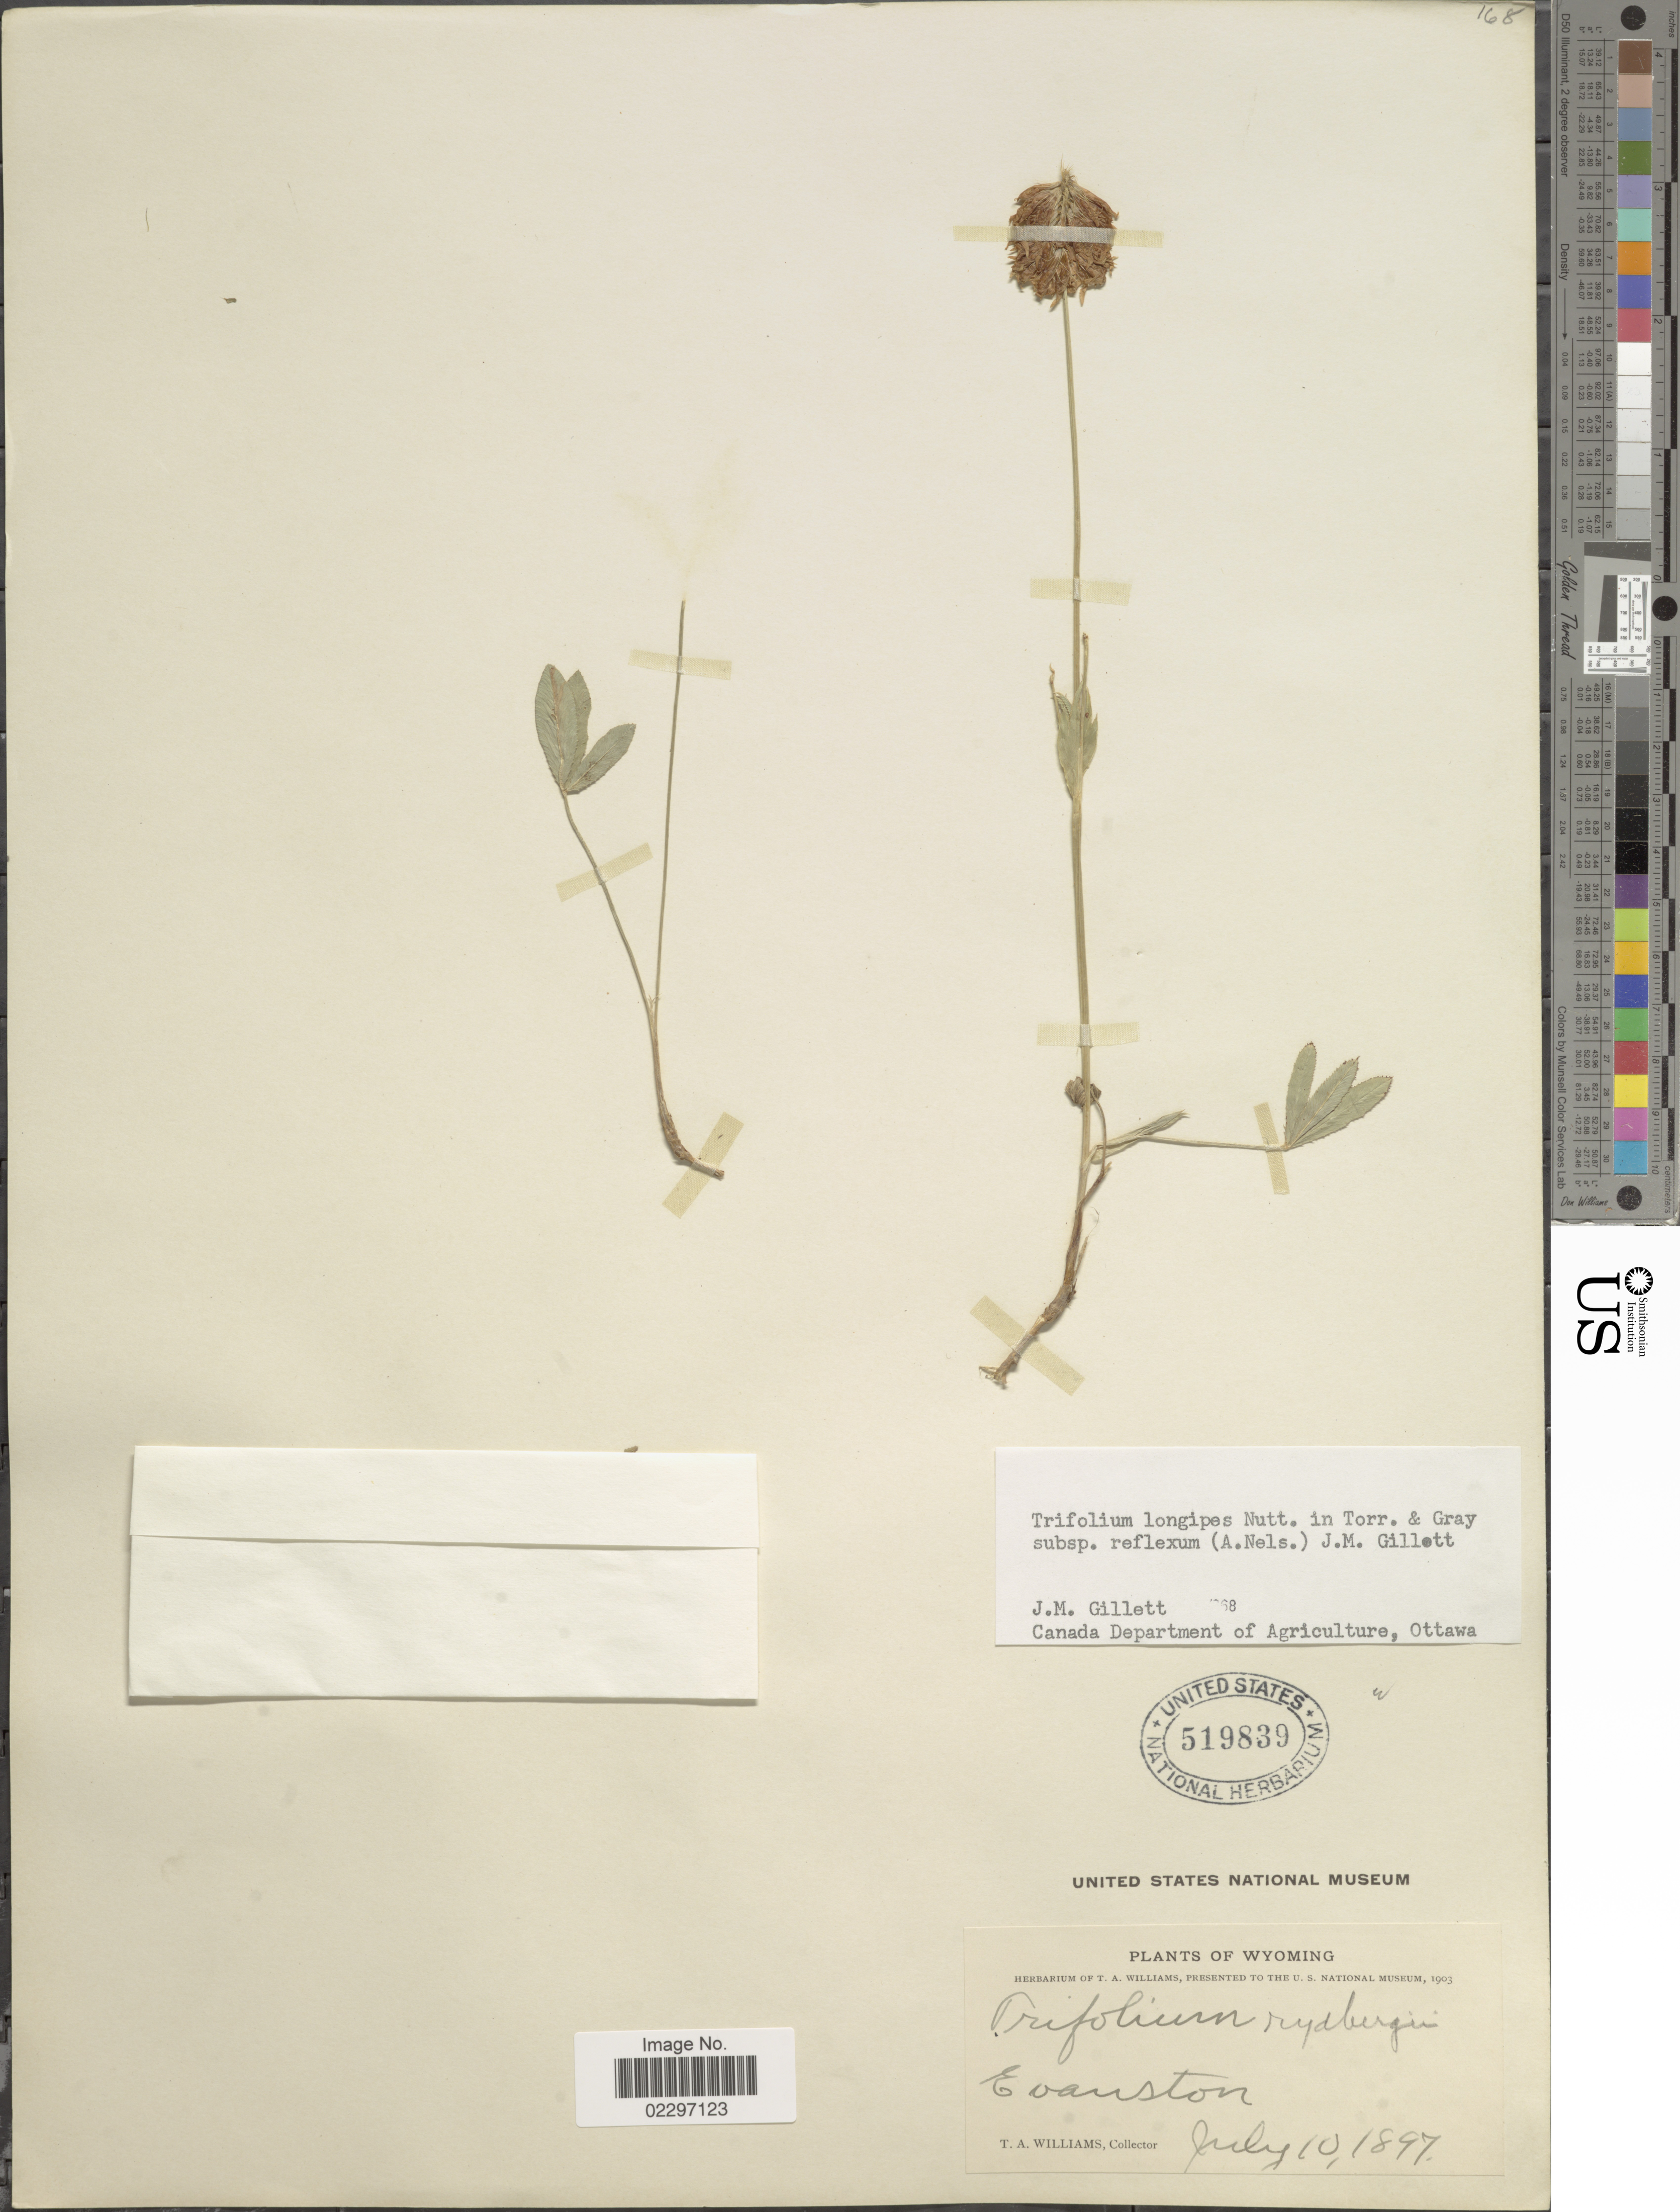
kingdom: Plantae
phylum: Tracheophyta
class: Magnoliopsida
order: Fabales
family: Fabaceae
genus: Trifolium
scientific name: Trifolium longipes subsp. reflexum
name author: (A. Nelson) J.M. Gillet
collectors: T. A. Williams (herbarium)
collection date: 1897-07-10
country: United States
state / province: Wyoming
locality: Evanston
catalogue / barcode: US 519839